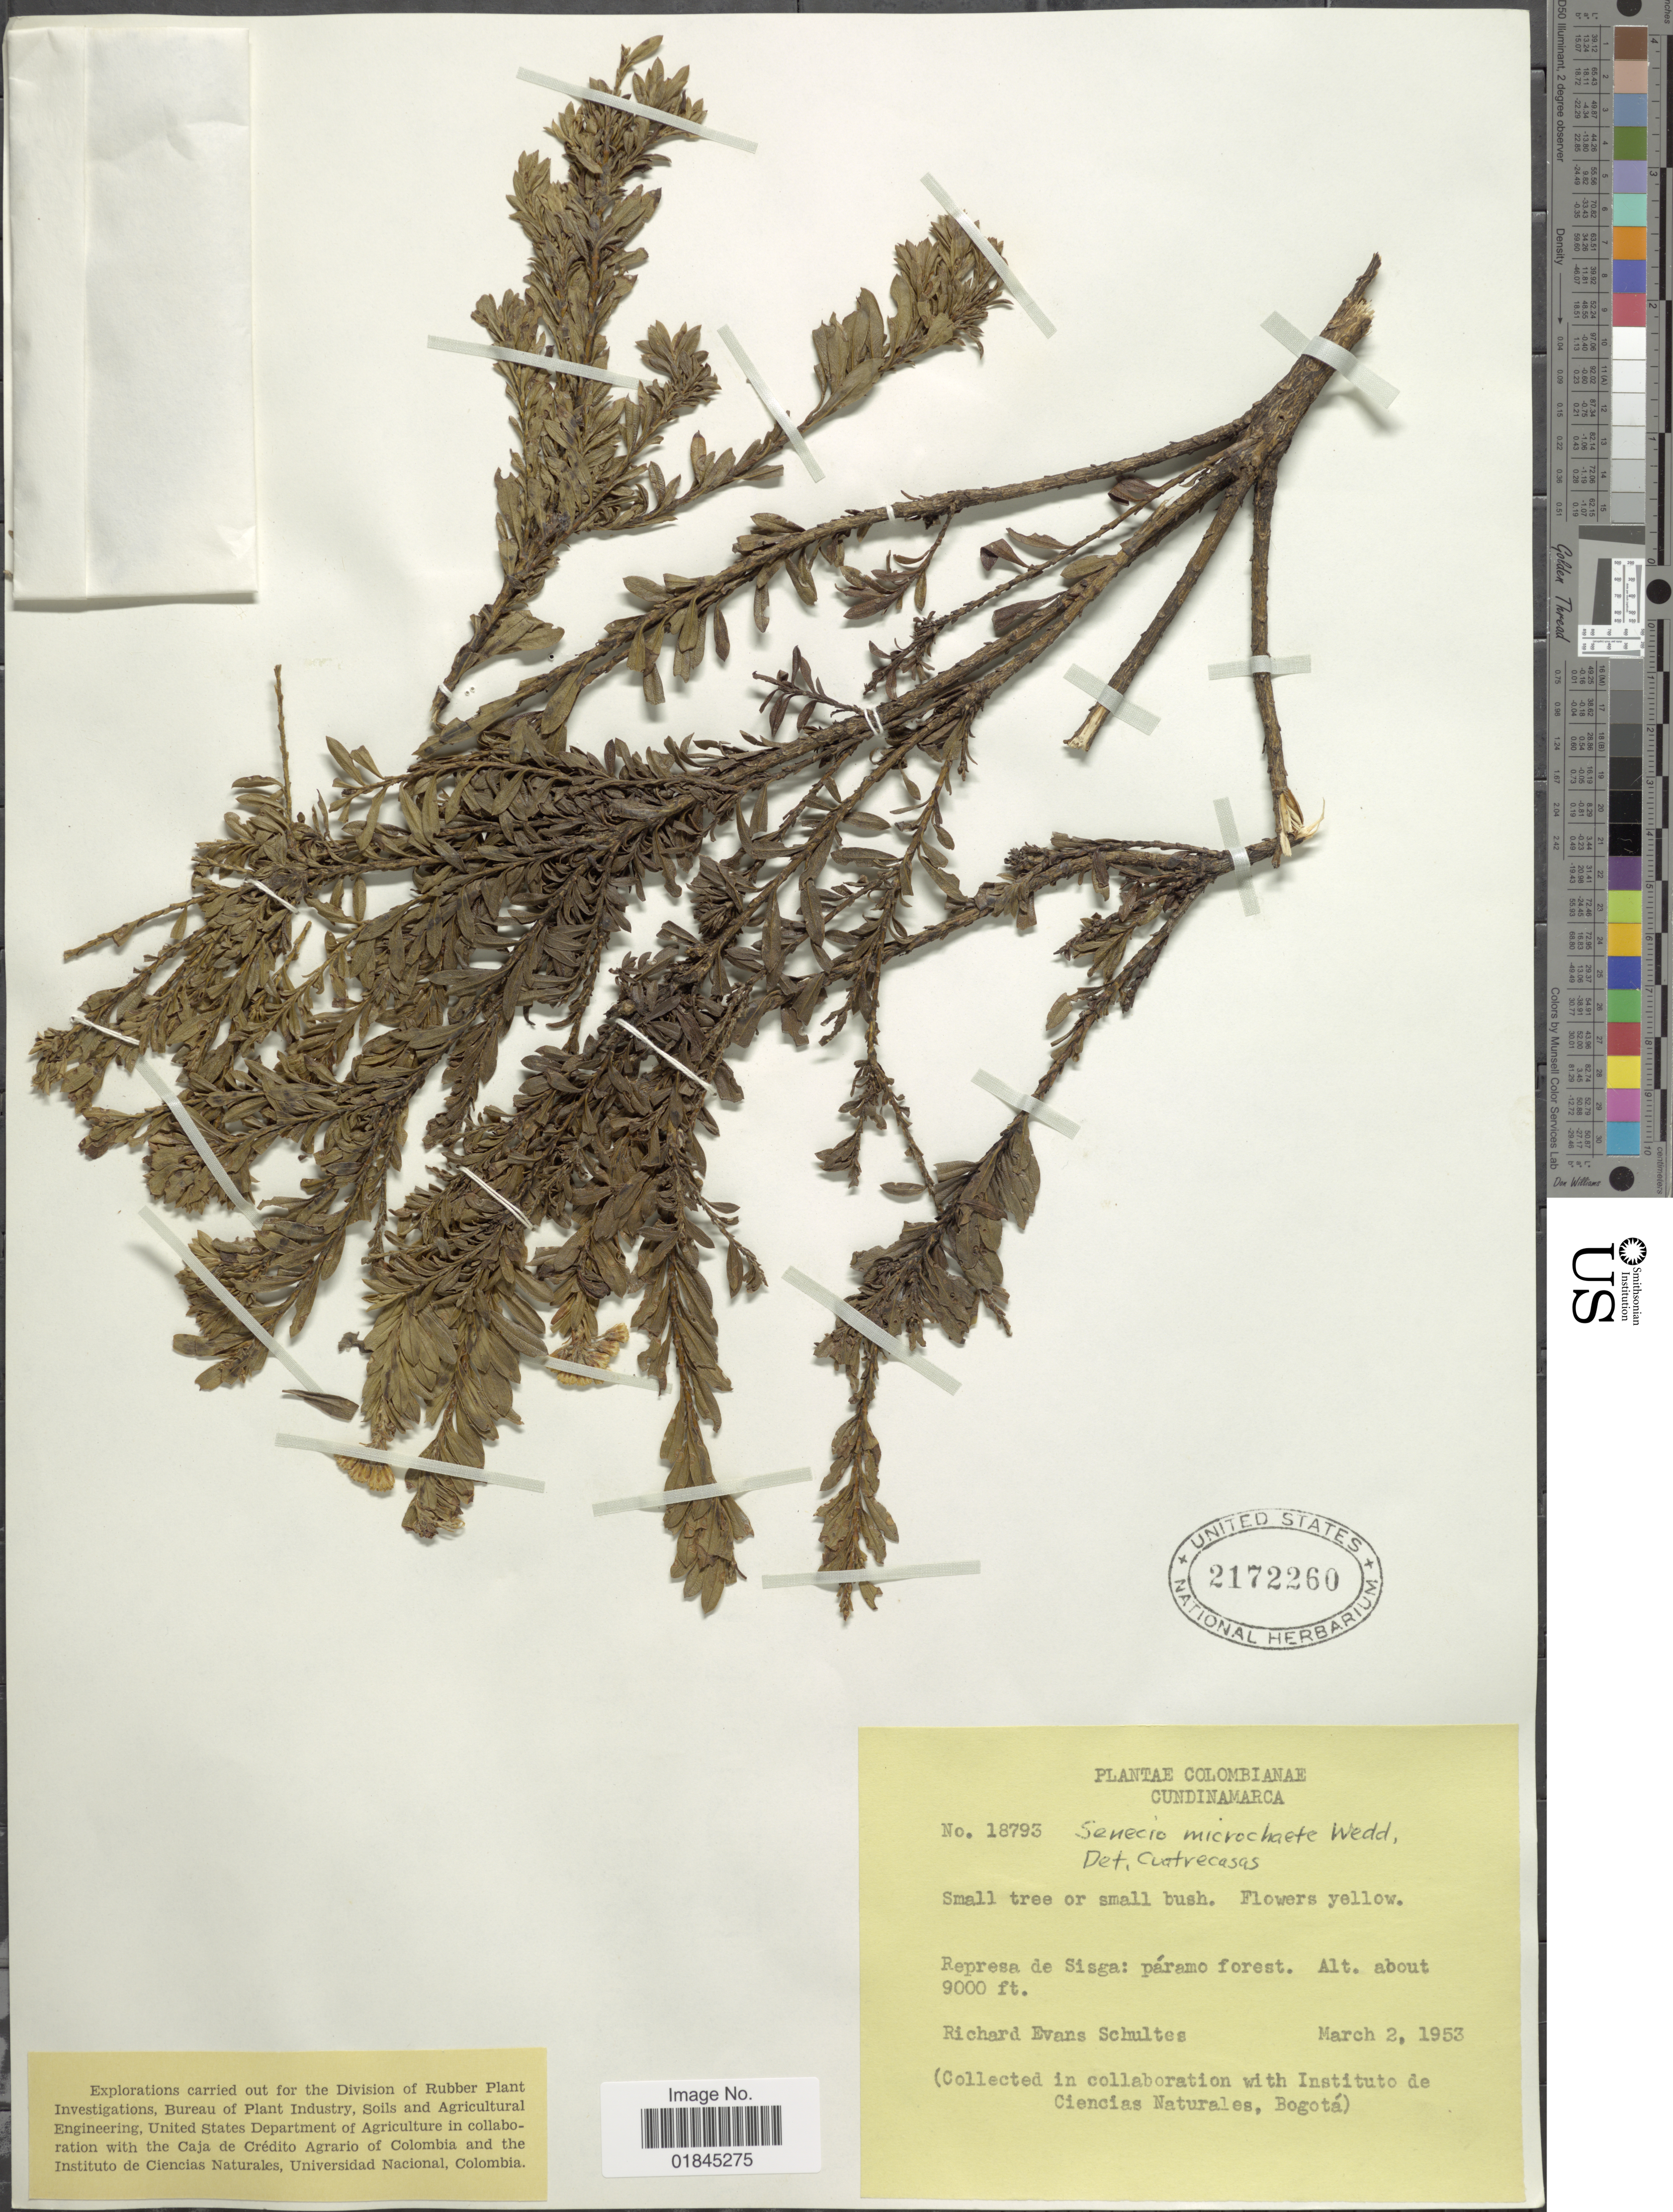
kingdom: Plantae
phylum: Tracheophyta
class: Magnoliopsida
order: Asterales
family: Asteraceae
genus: Pentacalia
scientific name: Pentacalia corymbosa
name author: (Benth.) Cuatrec.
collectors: R. E. Schultes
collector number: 18793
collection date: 1953-03-02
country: Colombia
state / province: Cundinamarca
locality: Represa de Sisga: páramo forest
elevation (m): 2743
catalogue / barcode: US 2172260